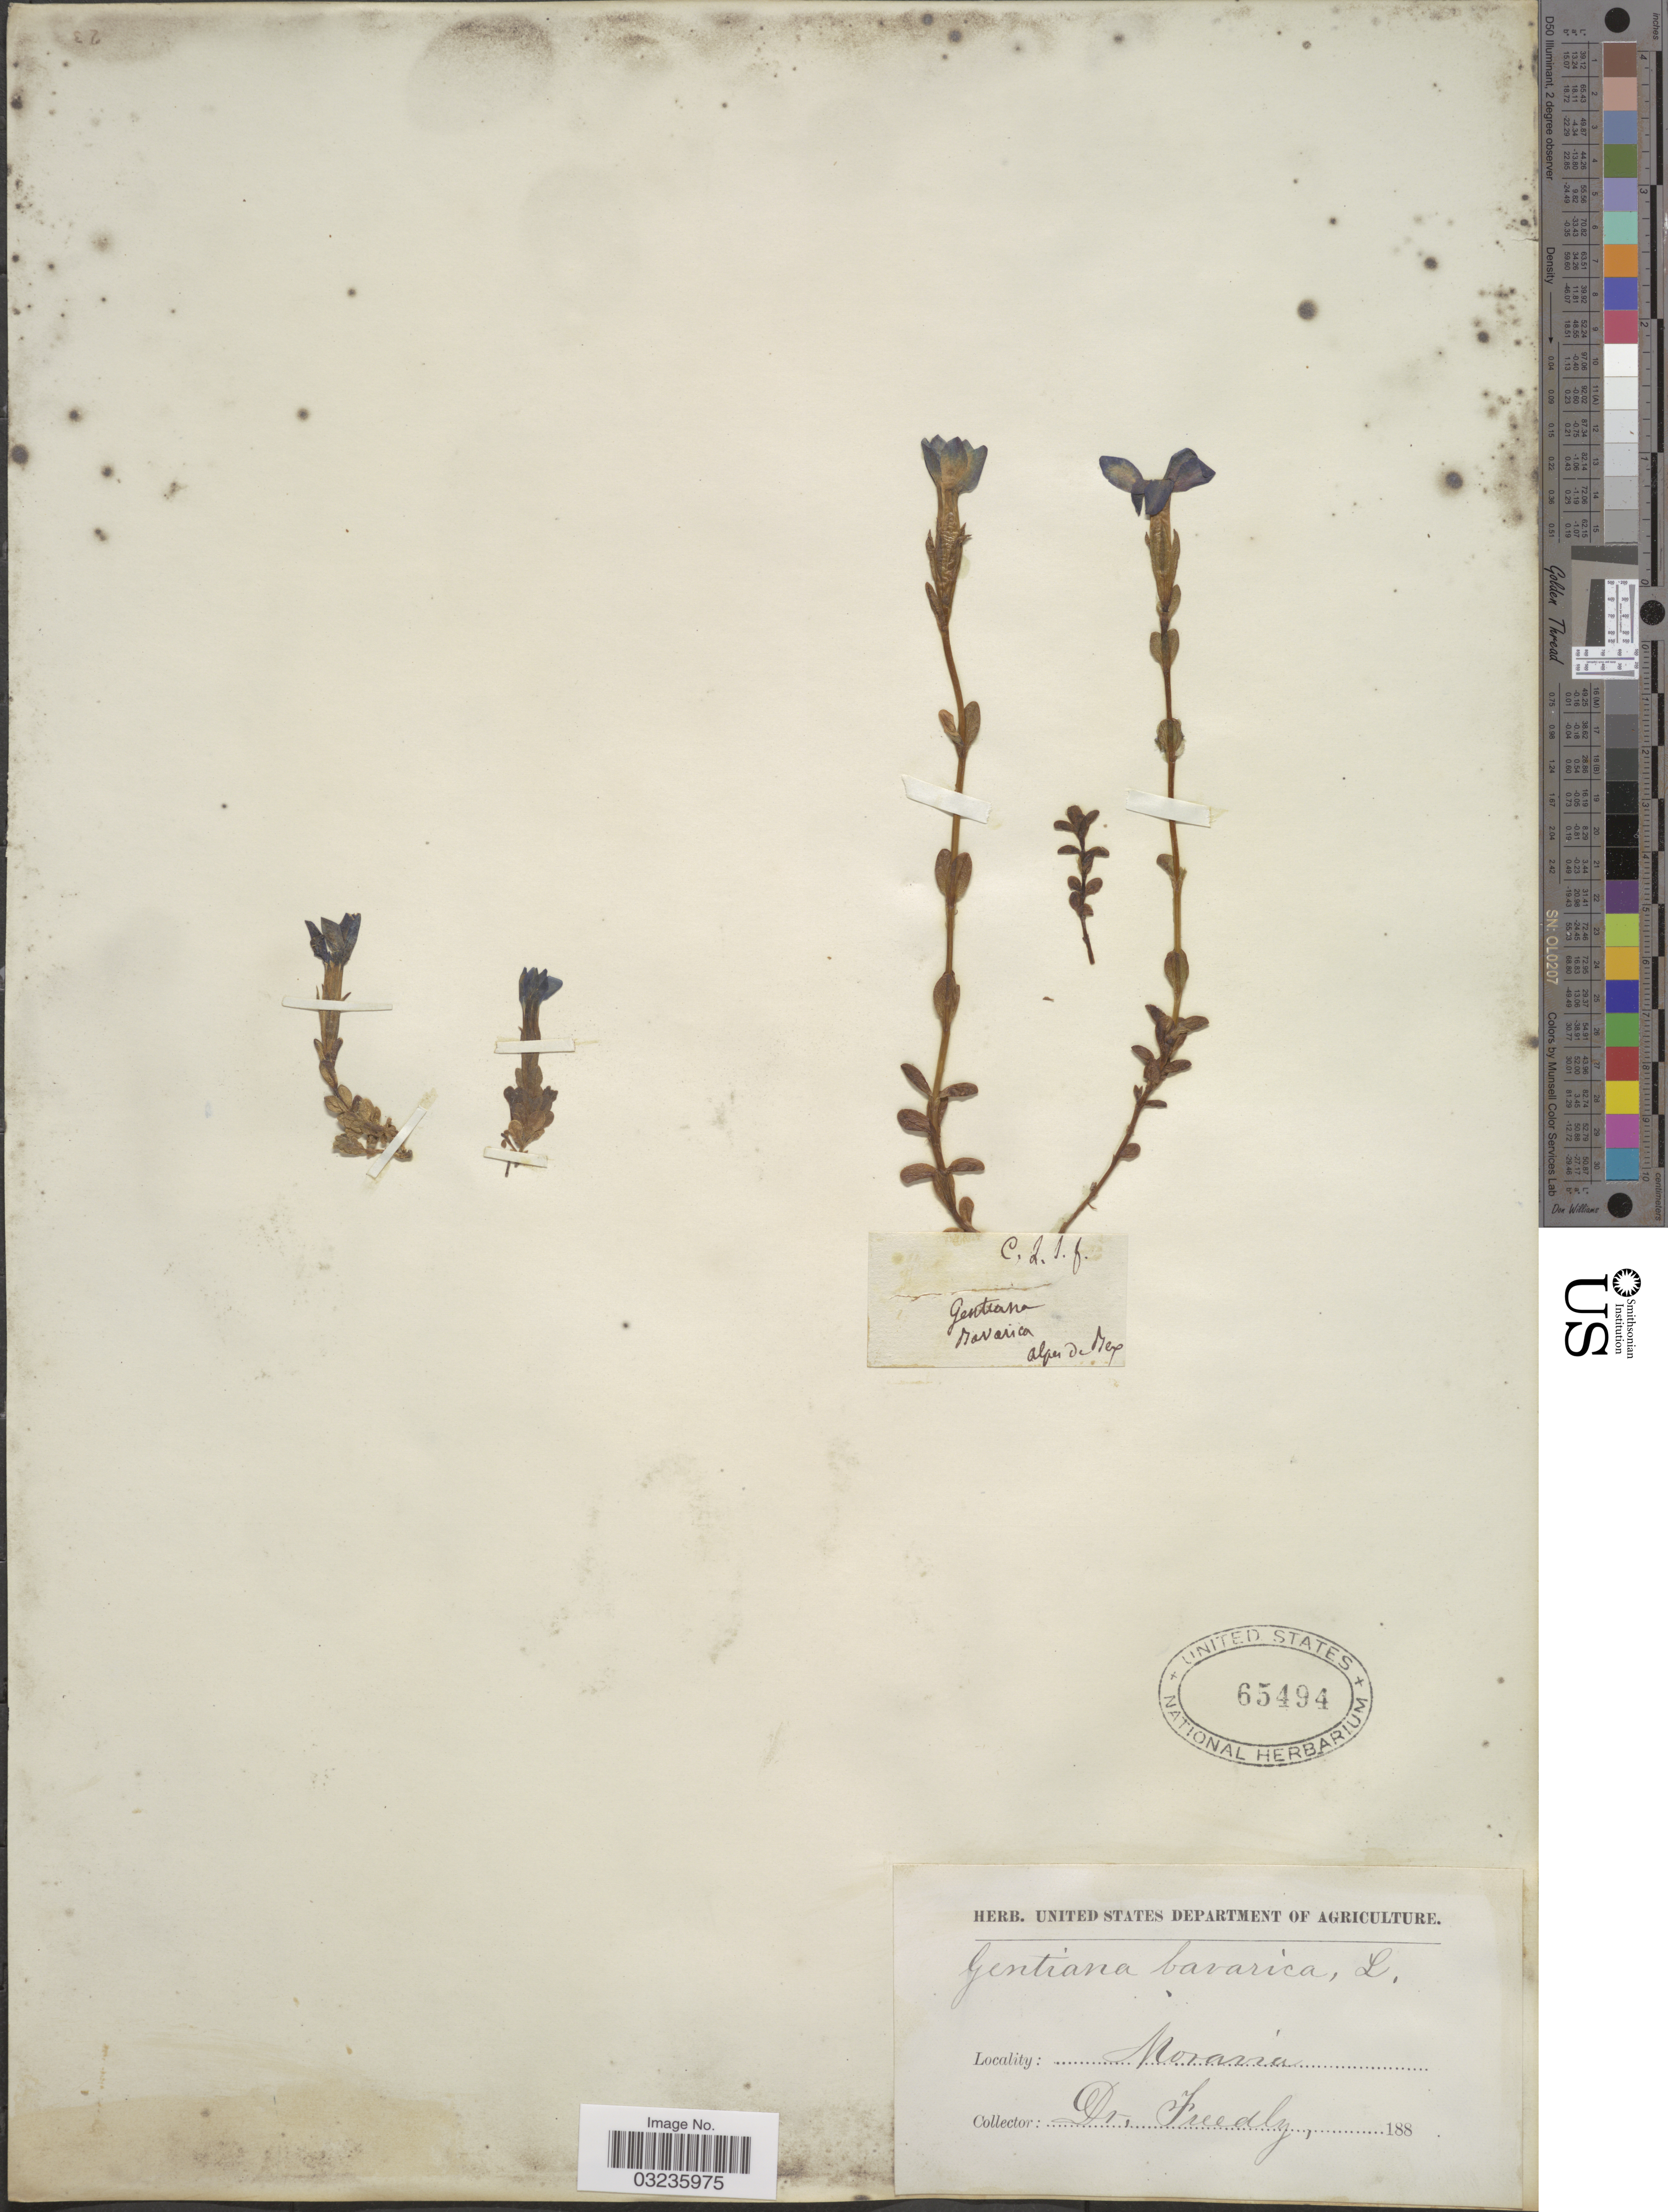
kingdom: Plantae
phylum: Tracheophyta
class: Magnoliopsida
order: Gentianales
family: Gentianaceae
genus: Gentiana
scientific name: Gentiana bavarica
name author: L.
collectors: Freedly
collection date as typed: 188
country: Switzerland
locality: Moravia. Alpes de Bex.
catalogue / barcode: US 65494